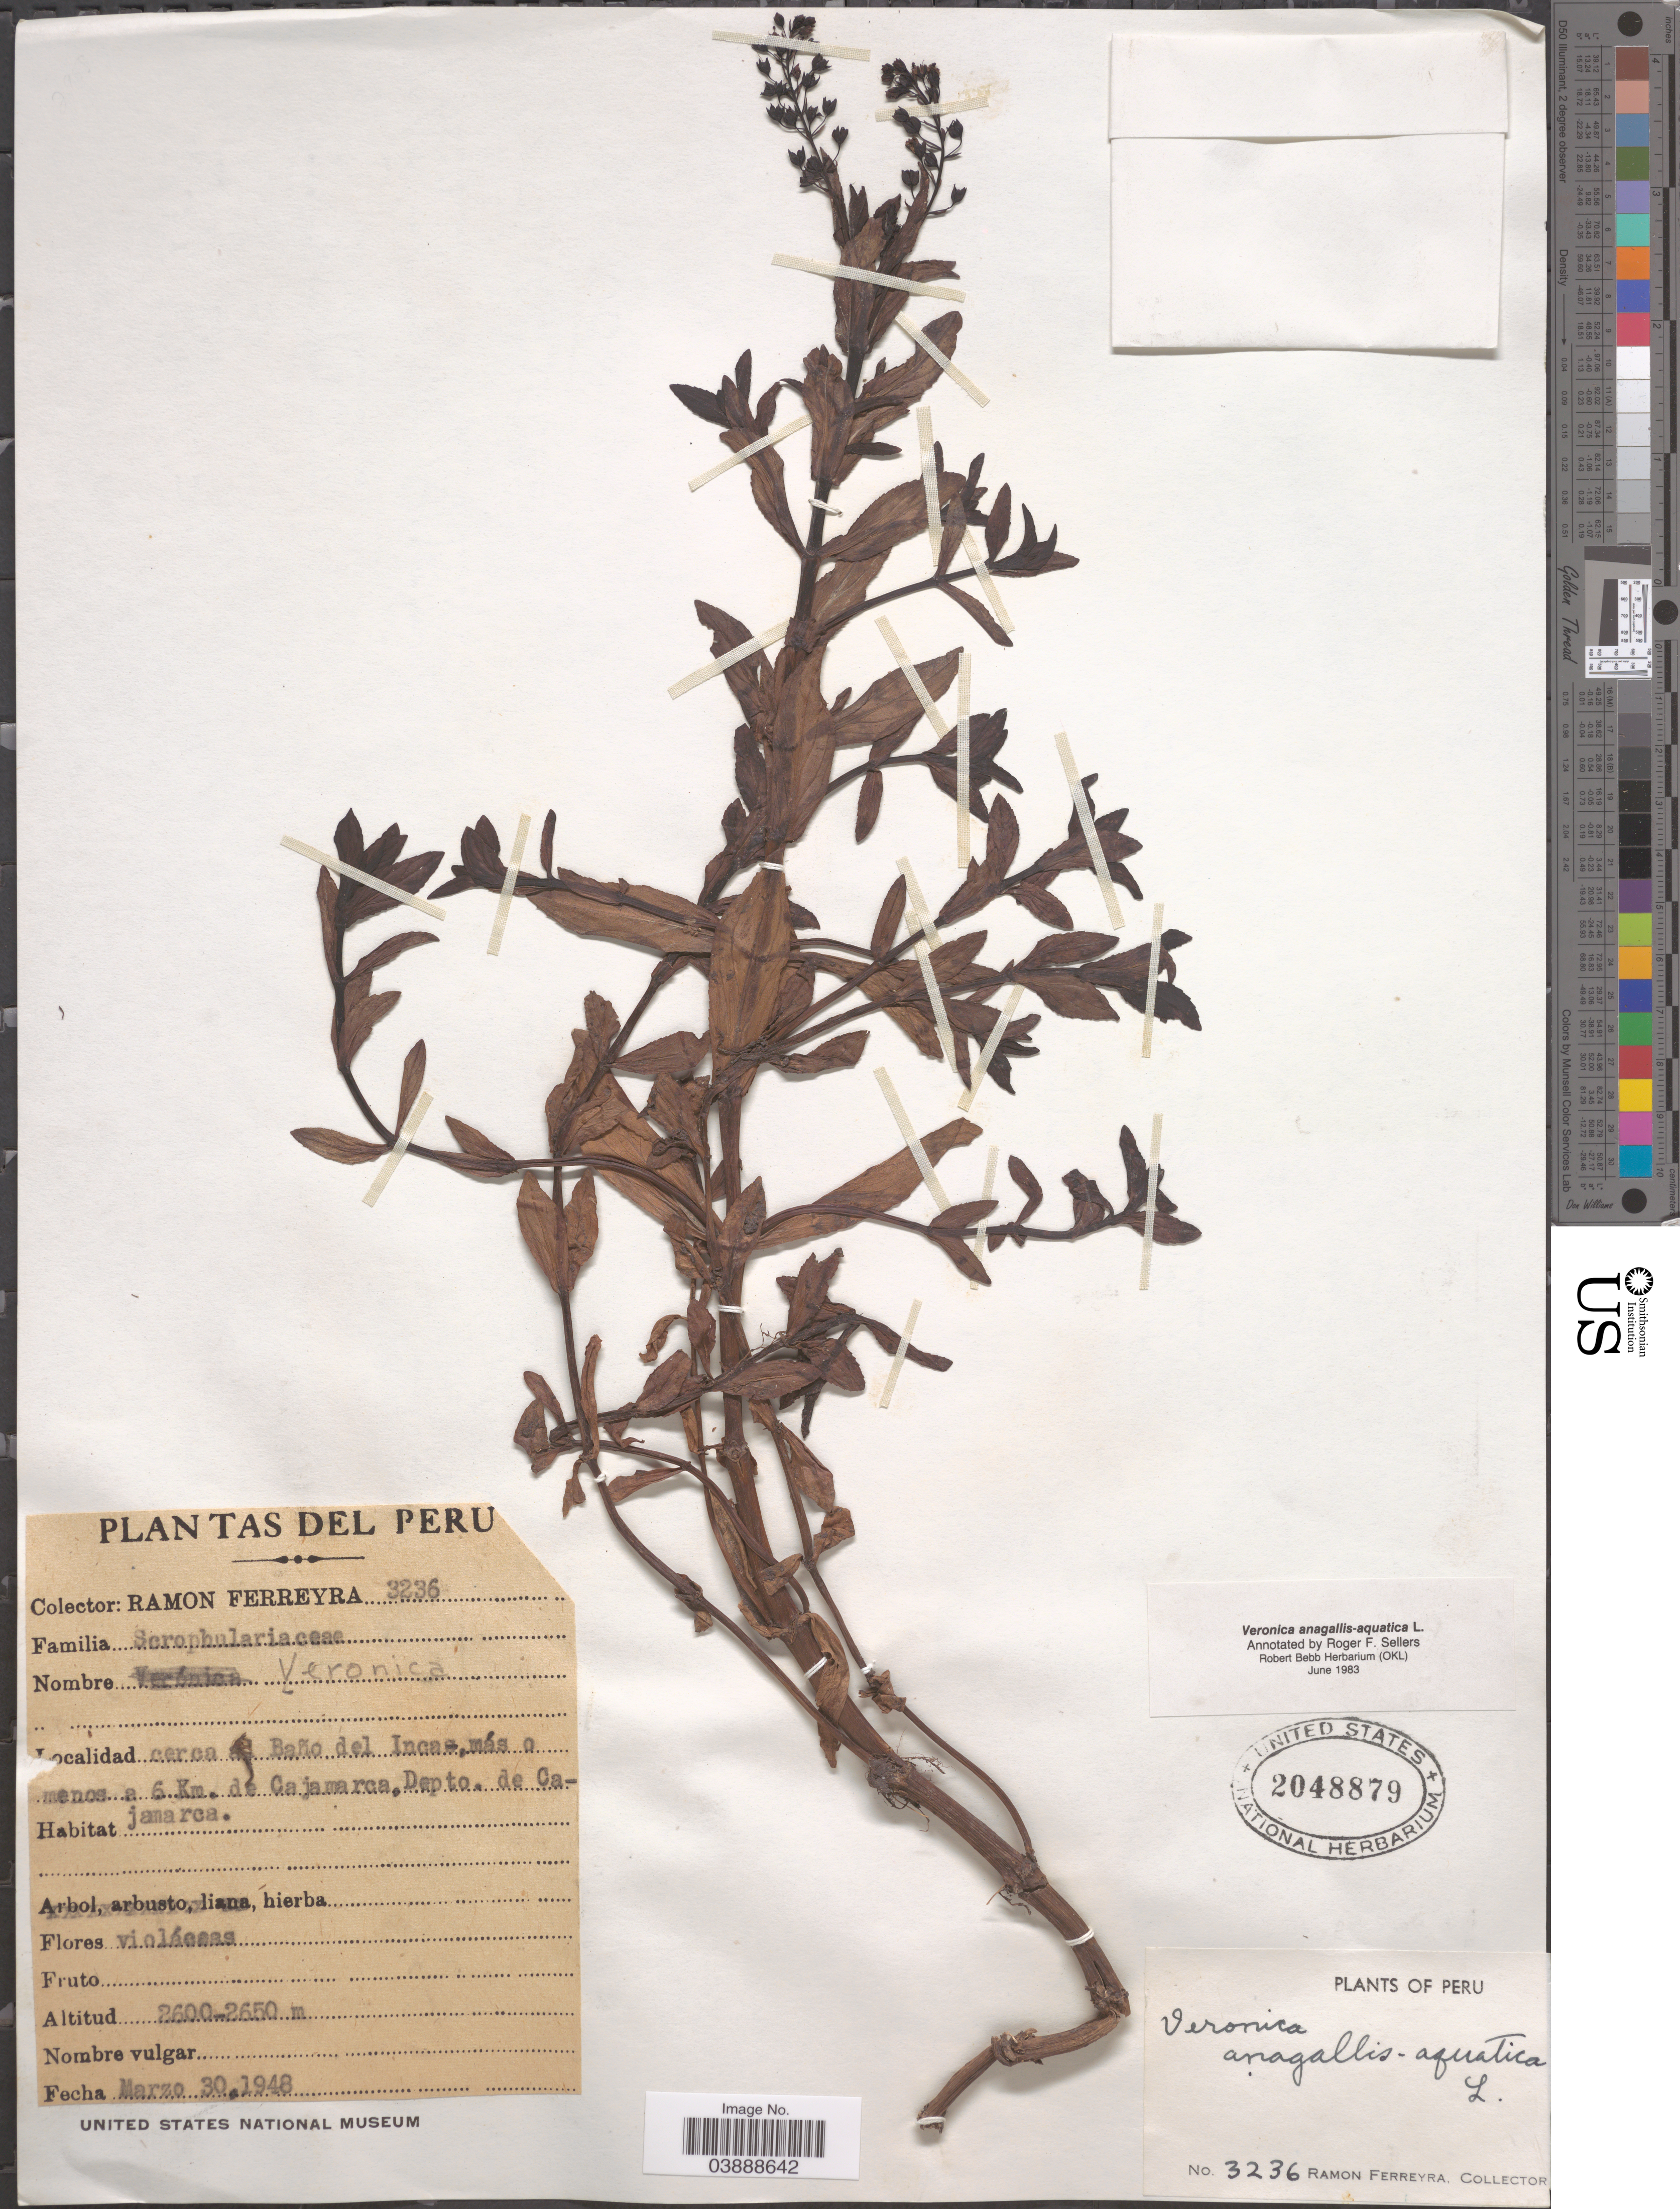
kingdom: Plantae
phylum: Tracheophyta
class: Magnoliopsida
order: Lamiales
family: Plantaginaceae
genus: Veronica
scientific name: Veronica anagallis-aquatica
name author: L.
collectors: R. A. Ferreyra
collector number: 3236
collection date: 1948-03-30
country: Peru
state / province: Cajamarca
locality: Baño del Inca-, más o menos a 6 Km. de Cajamarca. Depto. de Cajamarca.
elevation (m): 2600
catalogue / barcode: US 2048879